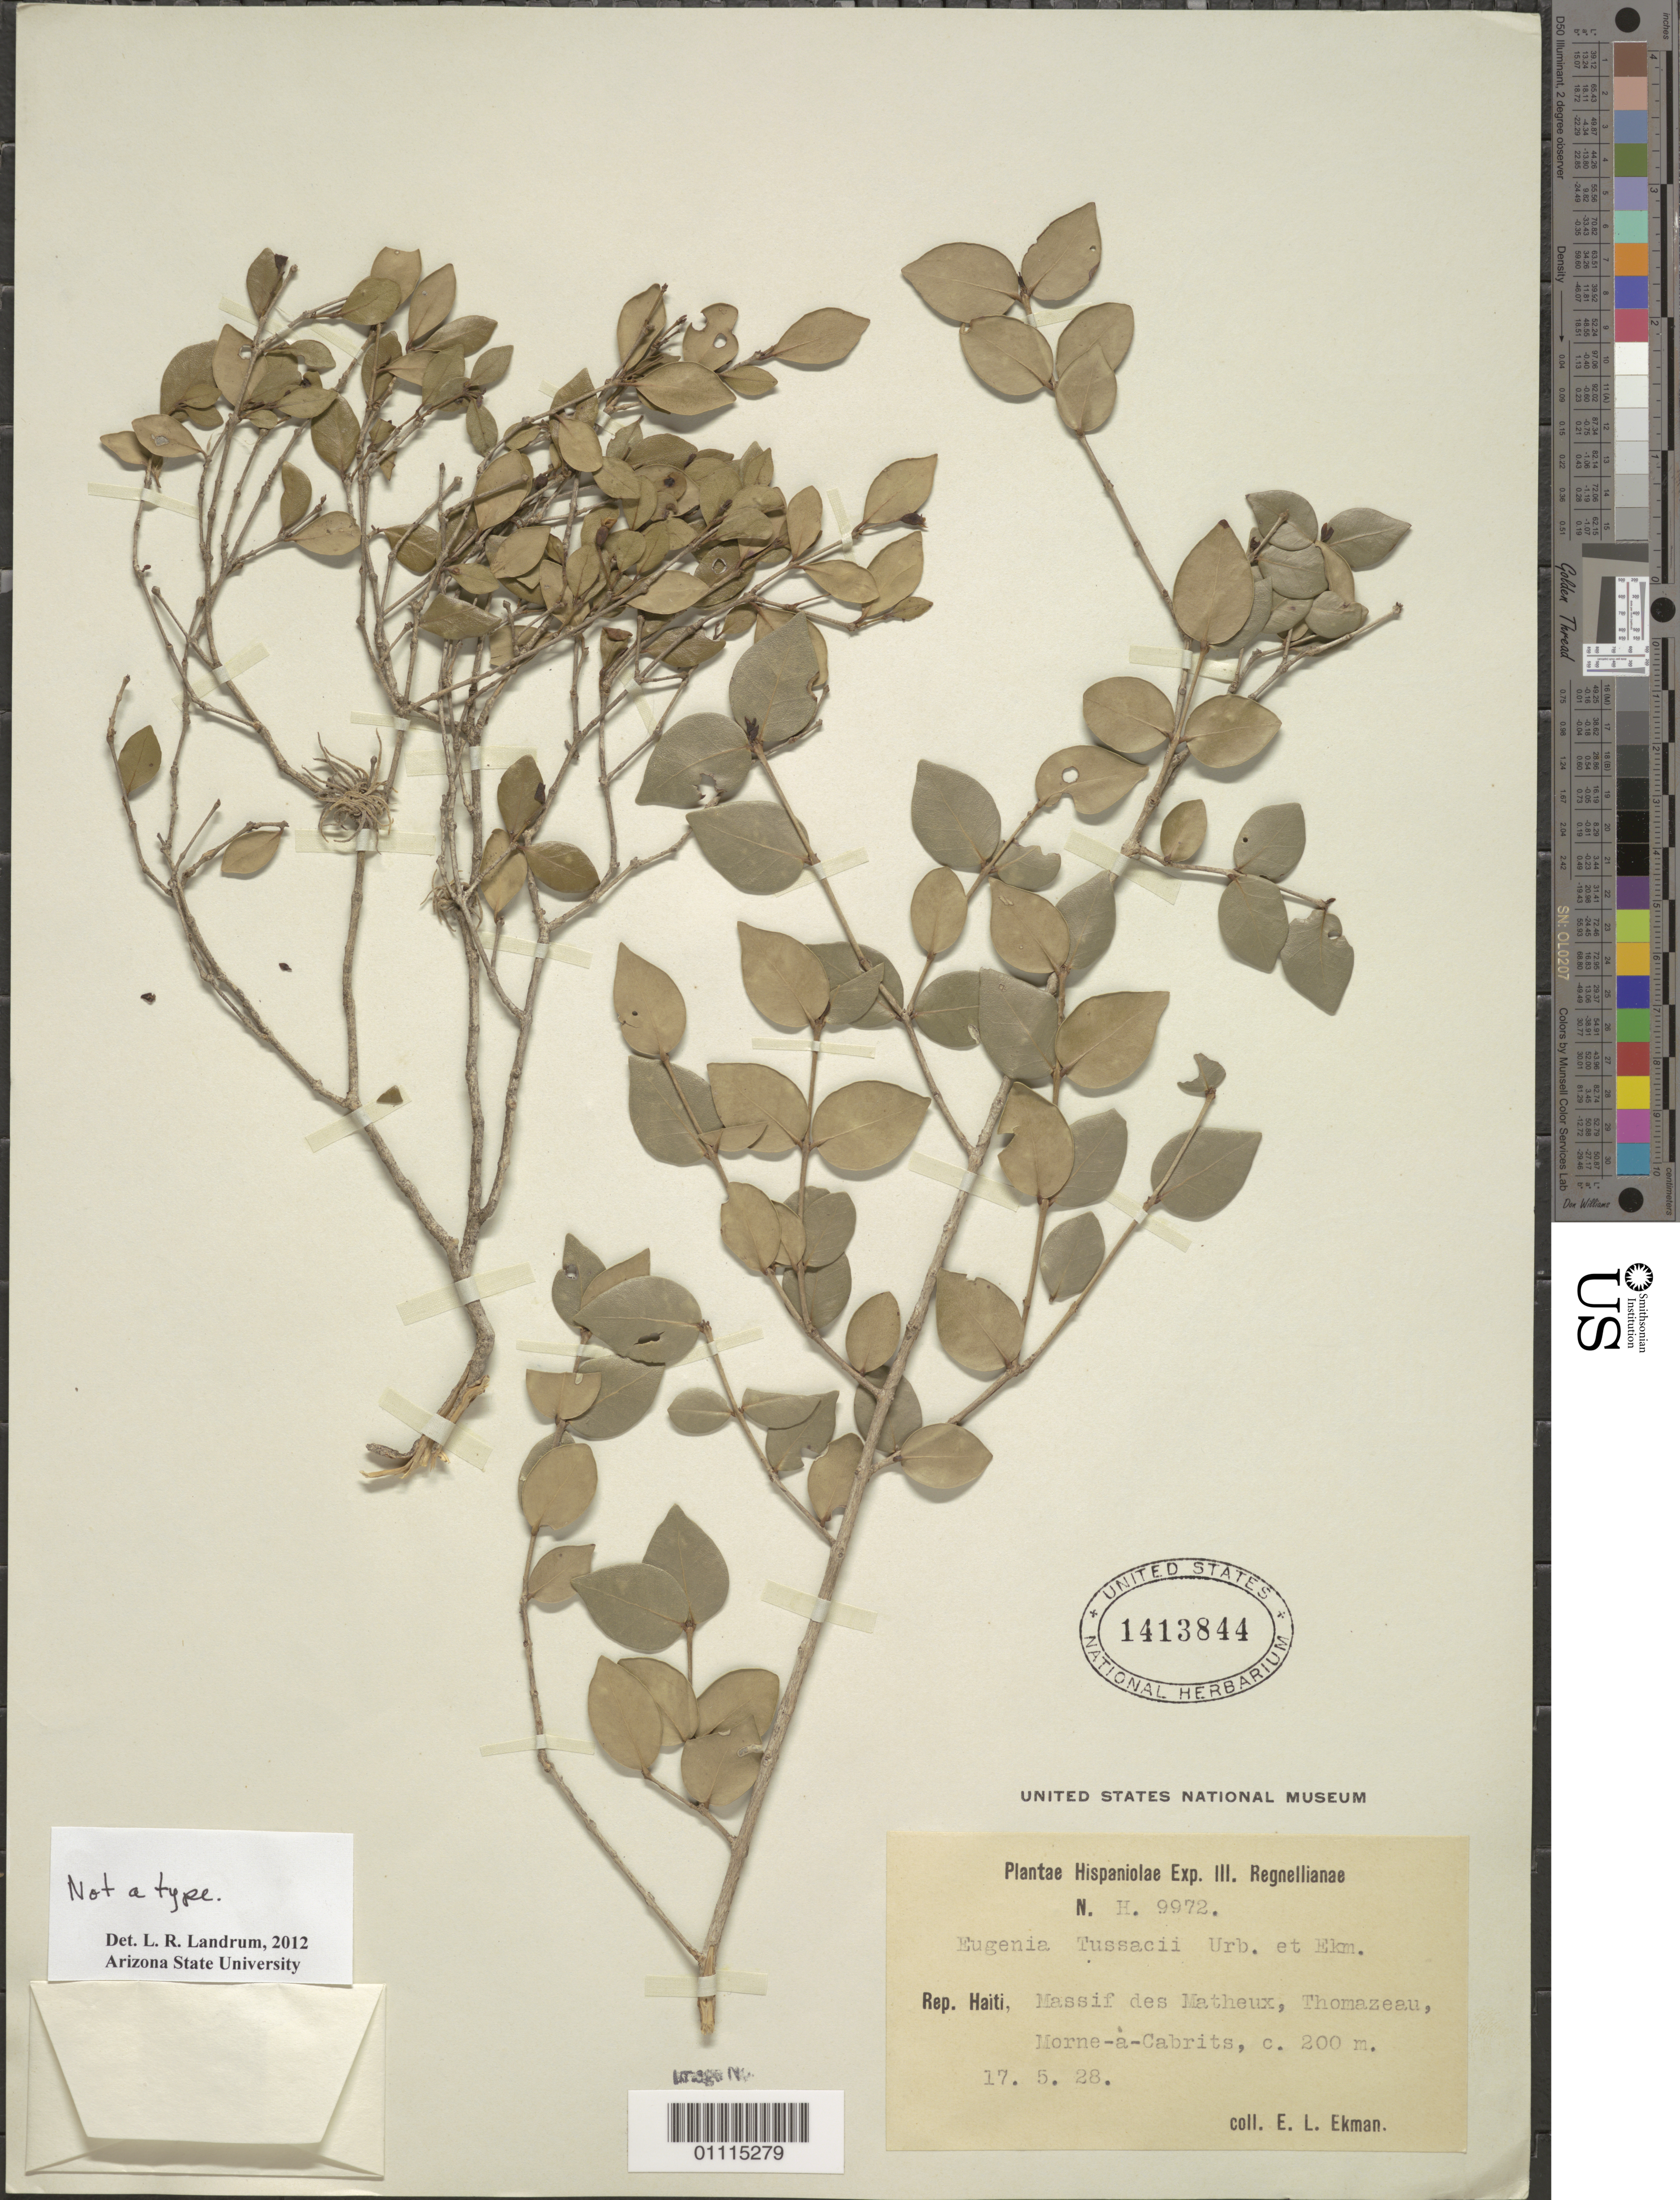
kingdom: Plantae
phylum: Tracheophyta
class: Magnoliopsida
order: Myrtales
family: Myrtaceae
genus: Eugenia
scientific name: Eugenia tussacii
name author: Urb. ex Ekman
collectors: E. L. Ekman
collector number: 9972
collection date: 1928-05-17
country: Haiti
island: Hispaniola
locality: Massif des Matheux, Thomazeau, Morne-à-Cabrits.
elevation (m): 200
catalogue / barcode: US 1413844